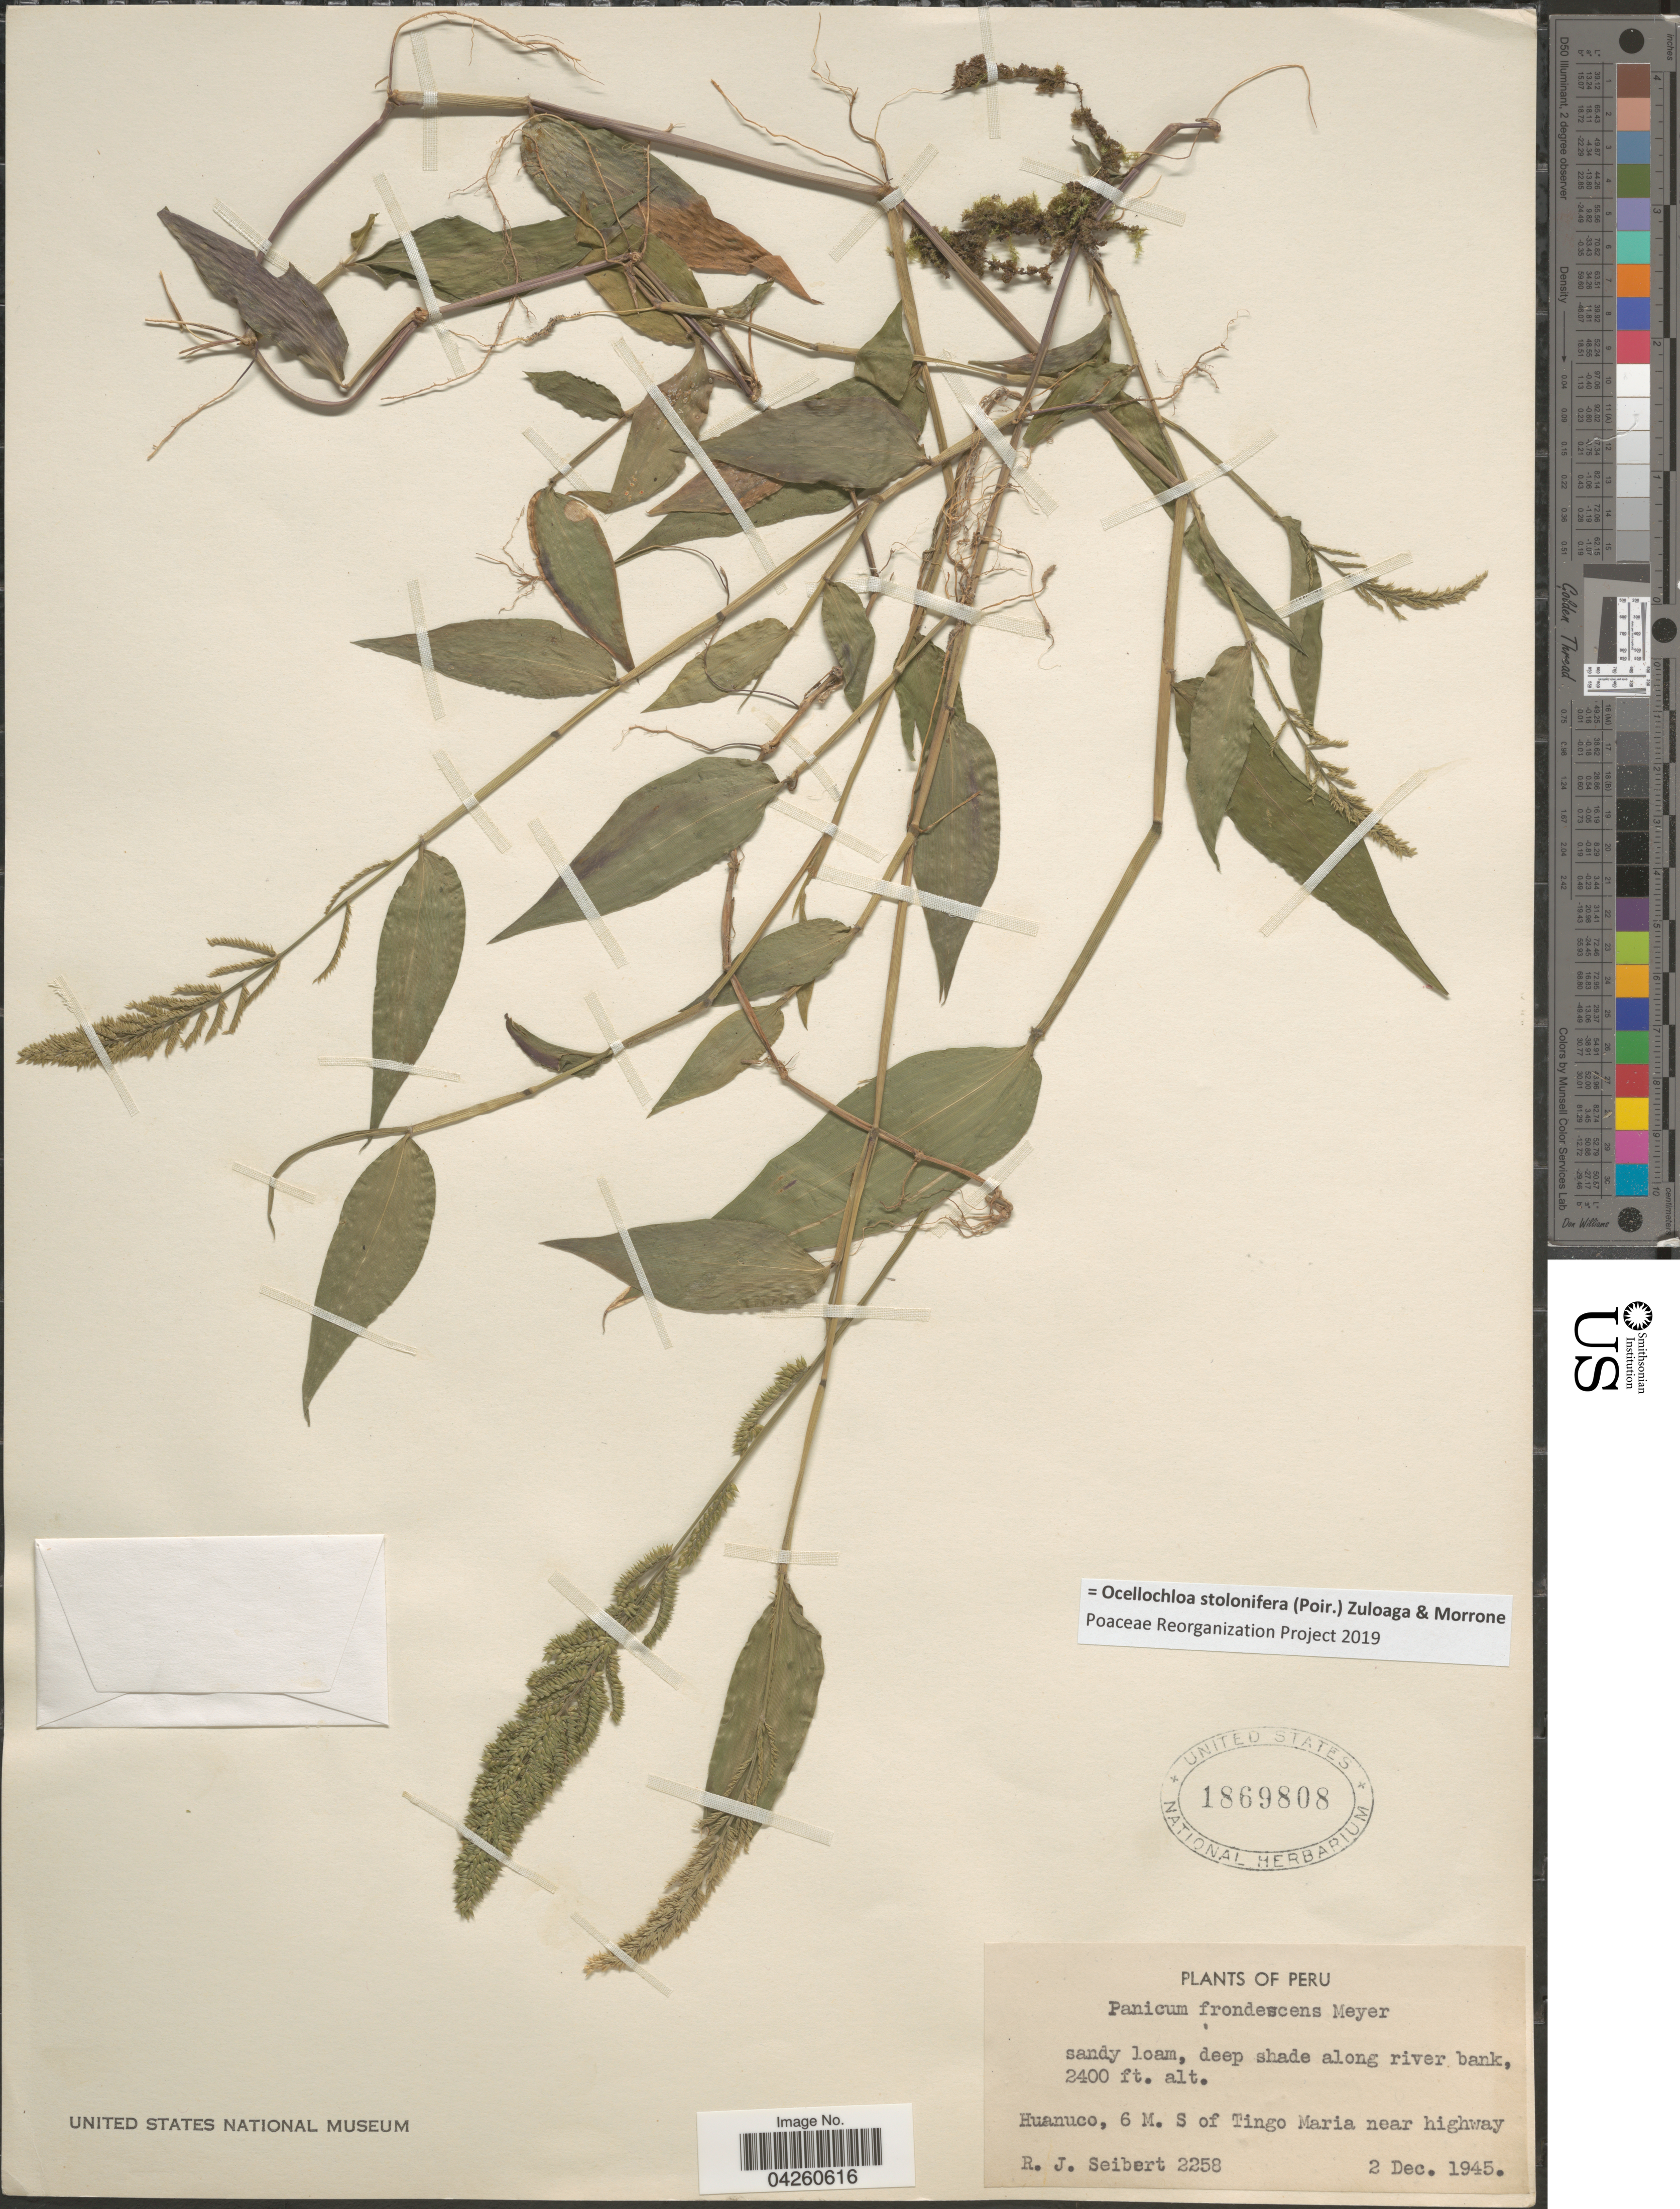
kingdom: Plantae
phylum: Tracheophyta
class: Liliopsida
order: Poales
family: Poaceae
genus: Ocellochloa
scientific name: Ocellochloa stolonifera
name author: (Poir.) Zuloaga & Morrone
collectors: R. J. Seibert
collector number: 2258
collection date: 1945-12-02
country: Peru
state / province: Huánuco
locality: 6 M. S of Tingo Maria near highway.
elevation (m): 732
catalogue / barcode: US 1869808